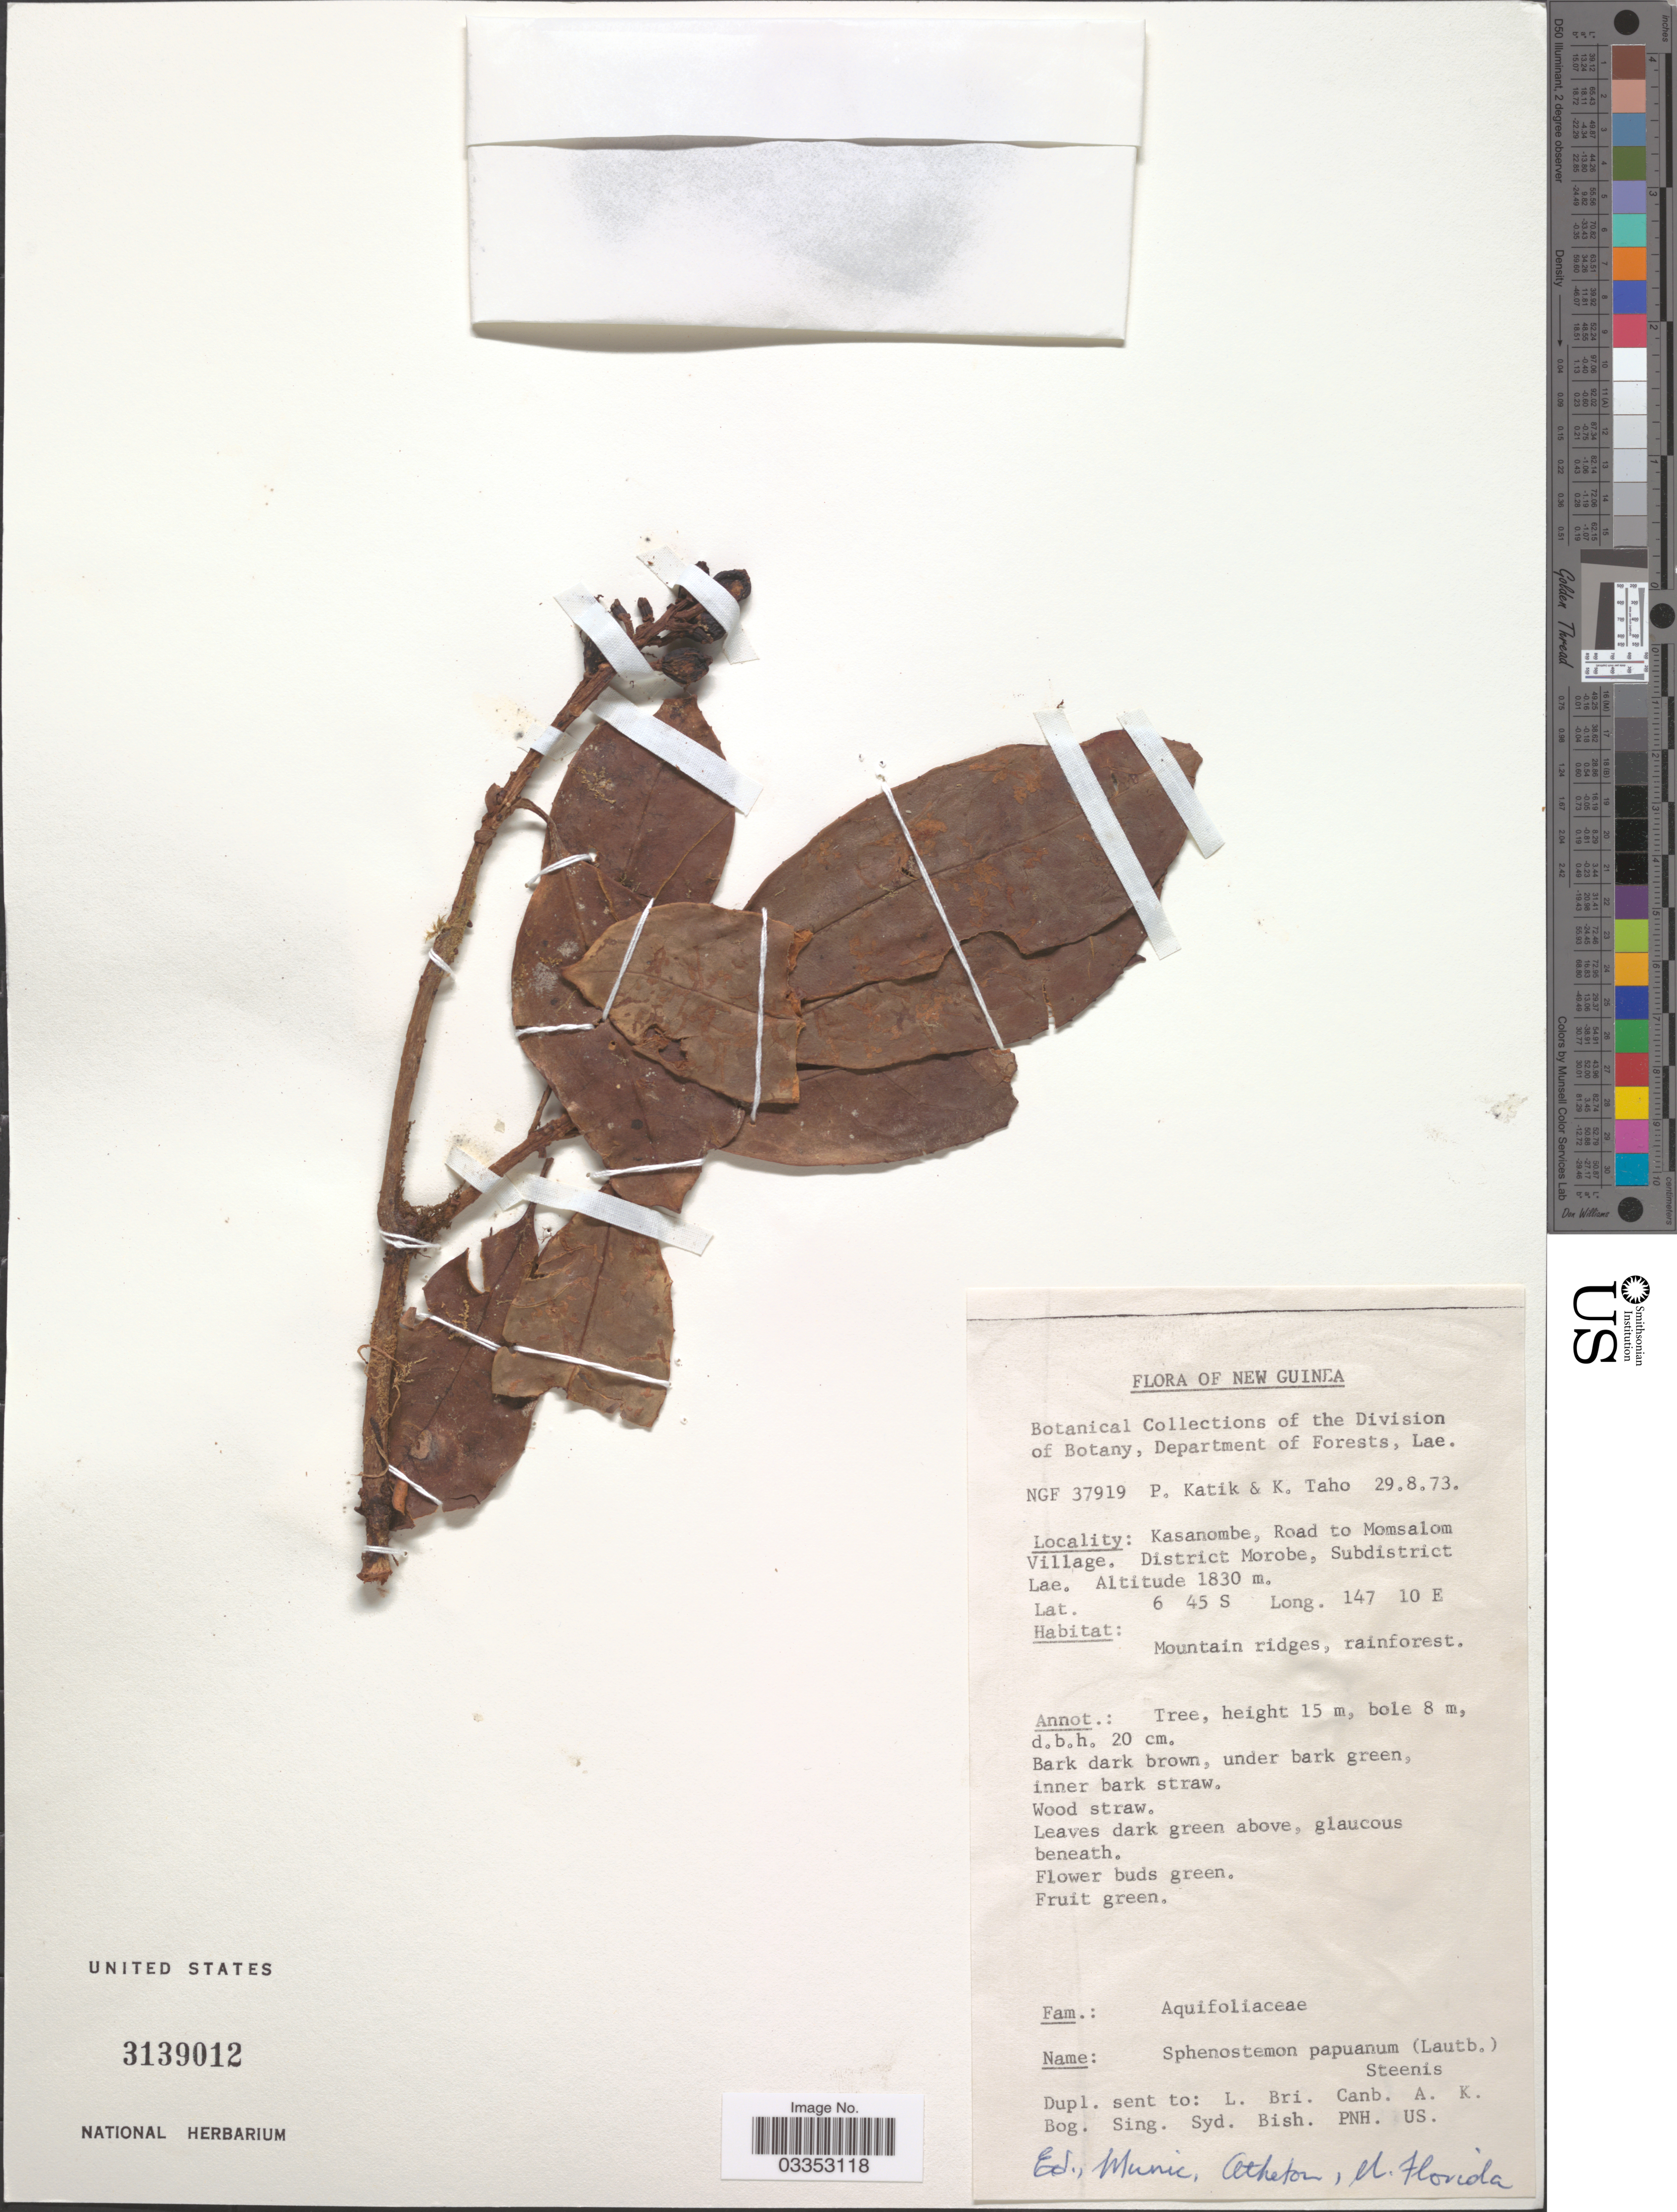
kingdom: Plantae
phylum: Tracheophyta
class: Magnoliopsida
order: Paracryphiales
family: Paracryphiaceae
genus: Sphenostemon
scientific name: Sphenostemon papuanus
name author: (Lauterb.) Steenis & Erdtm.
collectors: P. Katik & K. Taho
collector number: NGF 37919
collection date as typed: Transcribed d/m/y: 29/8/73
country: Papua New Guinea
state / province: Morobe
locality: New Guinea. Kasanombe, Road to Momsalom Village. District Morobe, Subdistrict Lae.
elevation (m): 1830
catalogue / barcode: US 3139012